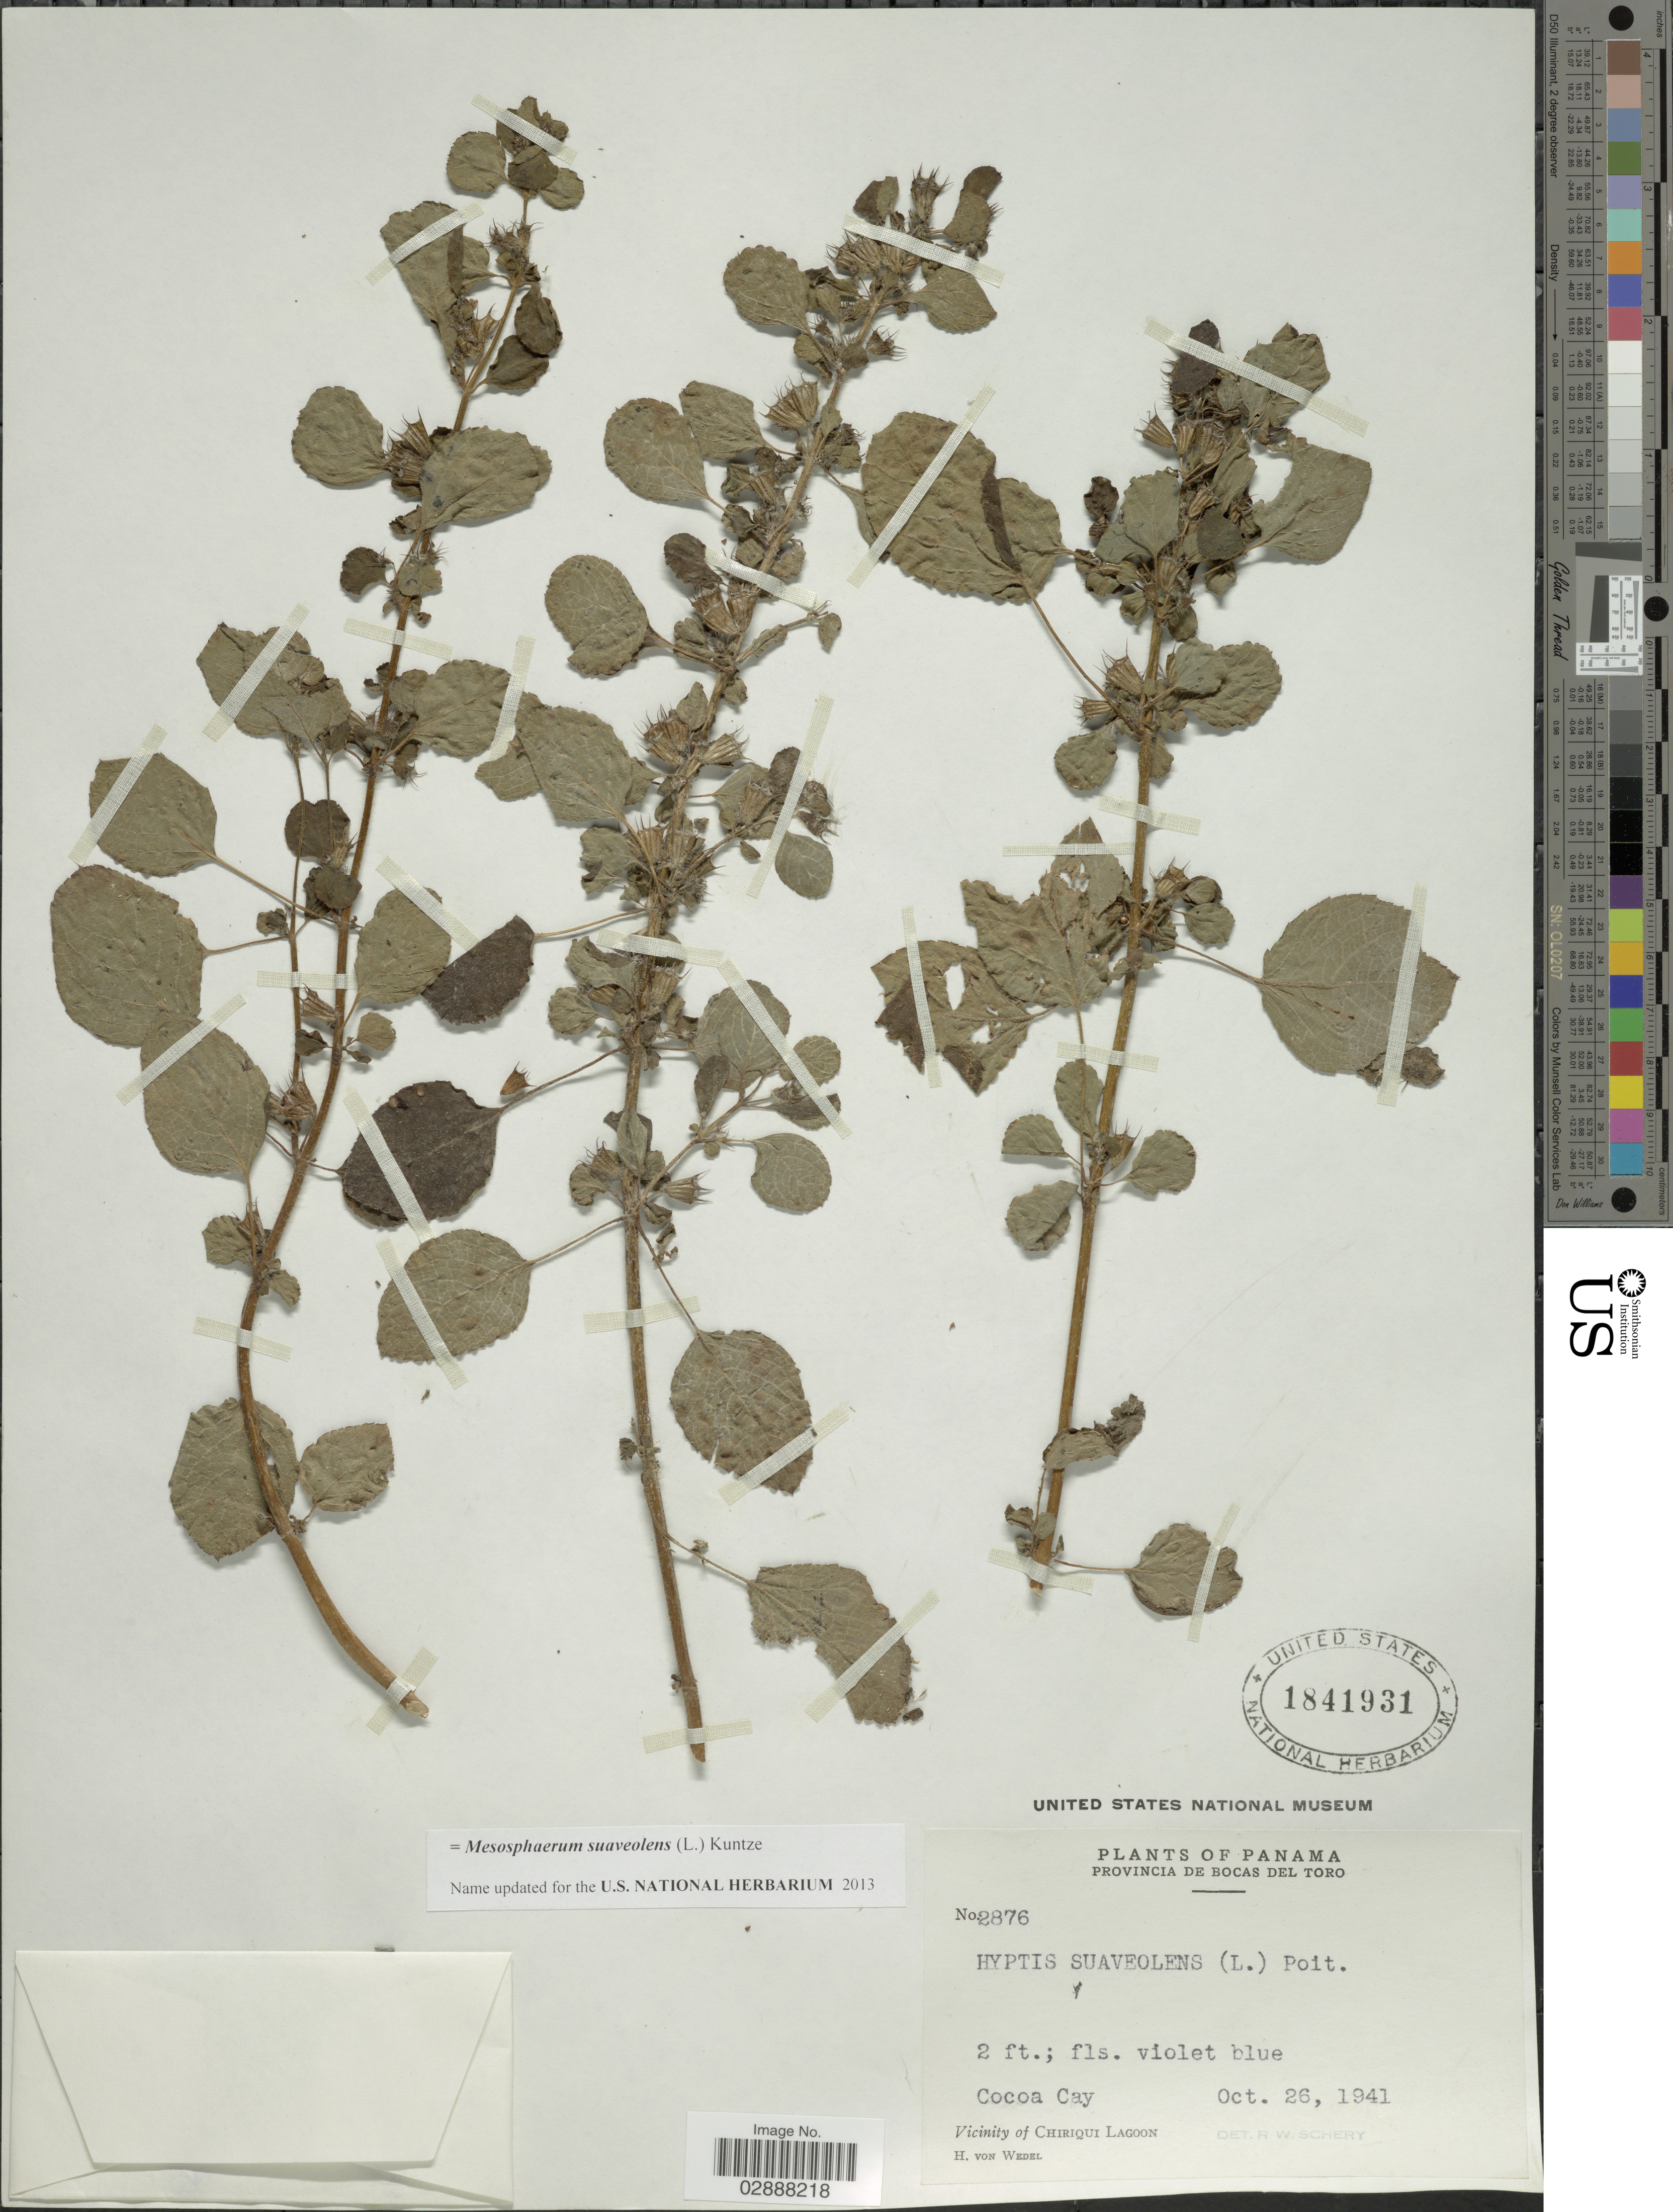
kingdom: Plantae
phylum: Tracheophyta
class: Magnoliopsida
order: Lamiales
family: Lamiaceae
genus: Mesosphaerum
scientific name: Mesosphaerum suaveolens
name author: (L.) Kuntze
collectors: H. von Wedel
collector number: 2876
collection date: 1941-10-26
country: Panama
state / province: Bocas del Toro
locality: Cocoa Cay. Vicinity of Chiriqui Lagoon.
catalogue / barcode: US 1841931